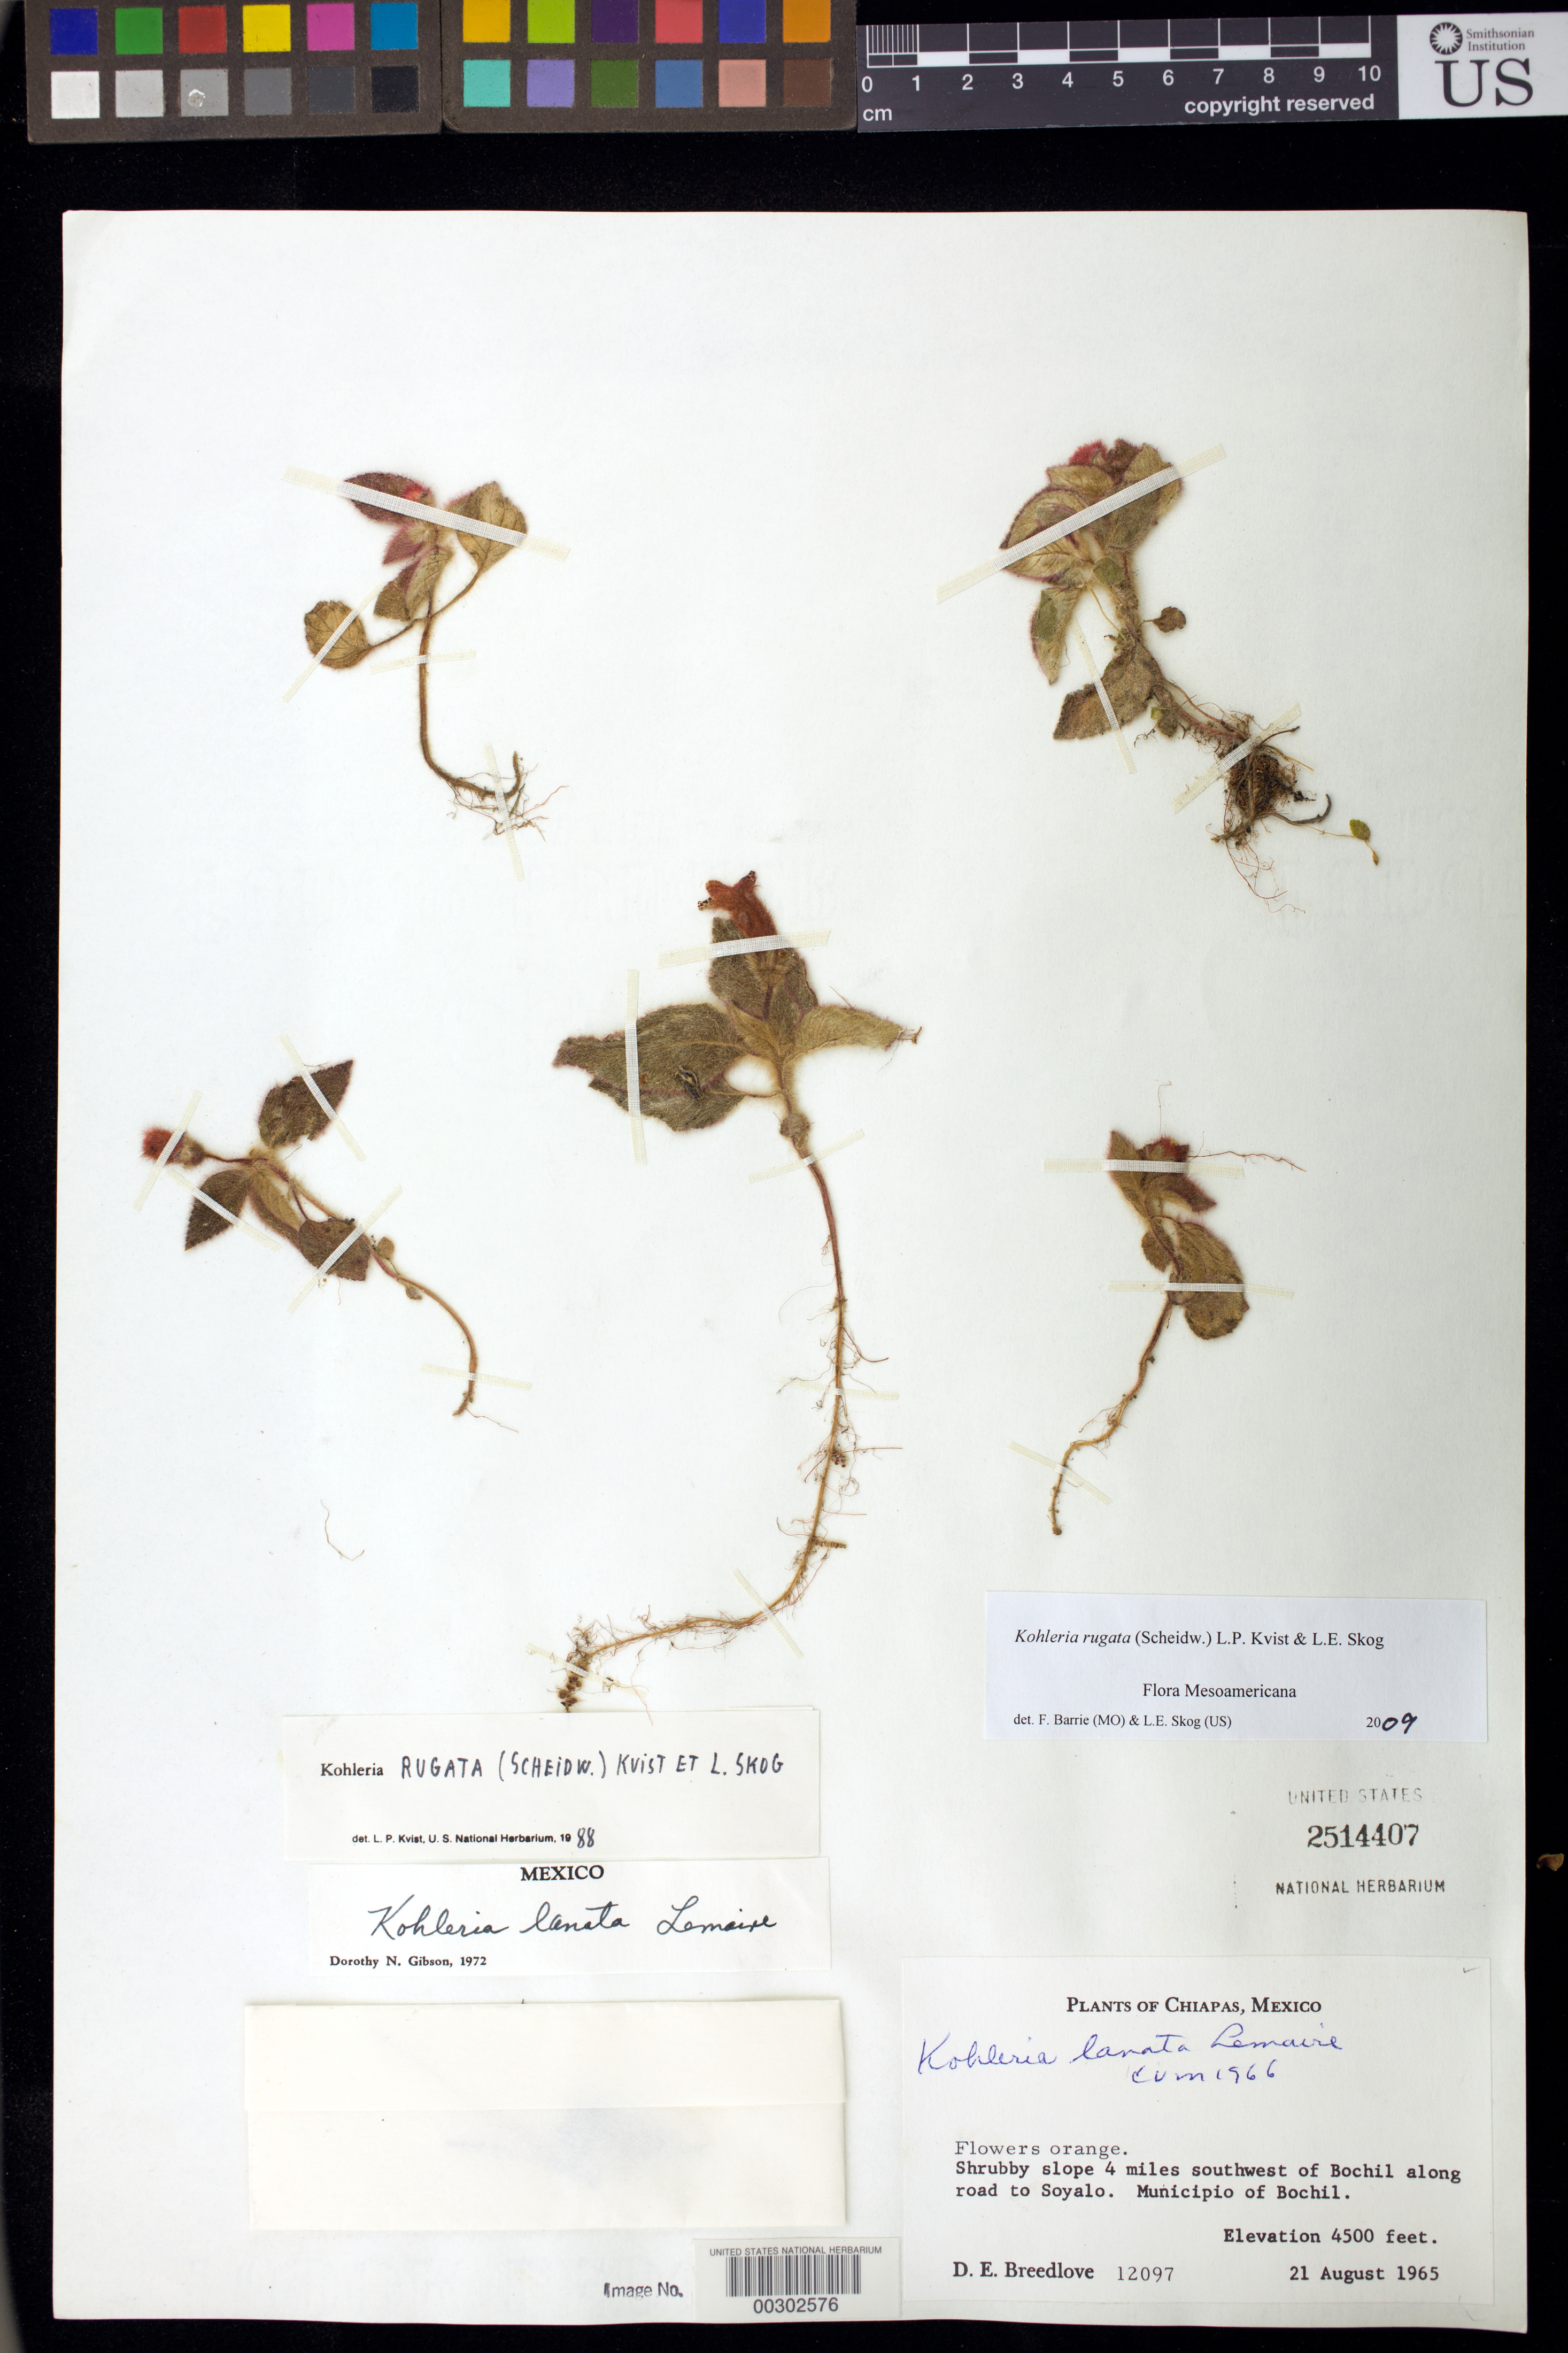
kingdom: Plantae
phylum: Tracheophyta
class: Magnoliopsida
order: Lamiales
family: Gesneriaceae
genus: Kohleria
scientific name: Kohleria rugata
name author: (Scheidw.) L.P. Kvist & L.E. Skog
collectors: D. E. Breedlove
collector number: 12097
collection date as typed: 21 Aug 1965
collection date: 1965-08-21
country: Mexico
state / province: Chiapas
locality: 4 mi SW of Bochil along road to Soyalo, Mun. of Bochil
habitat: Shrubby slope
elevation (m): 1372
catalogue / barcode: US 2514407